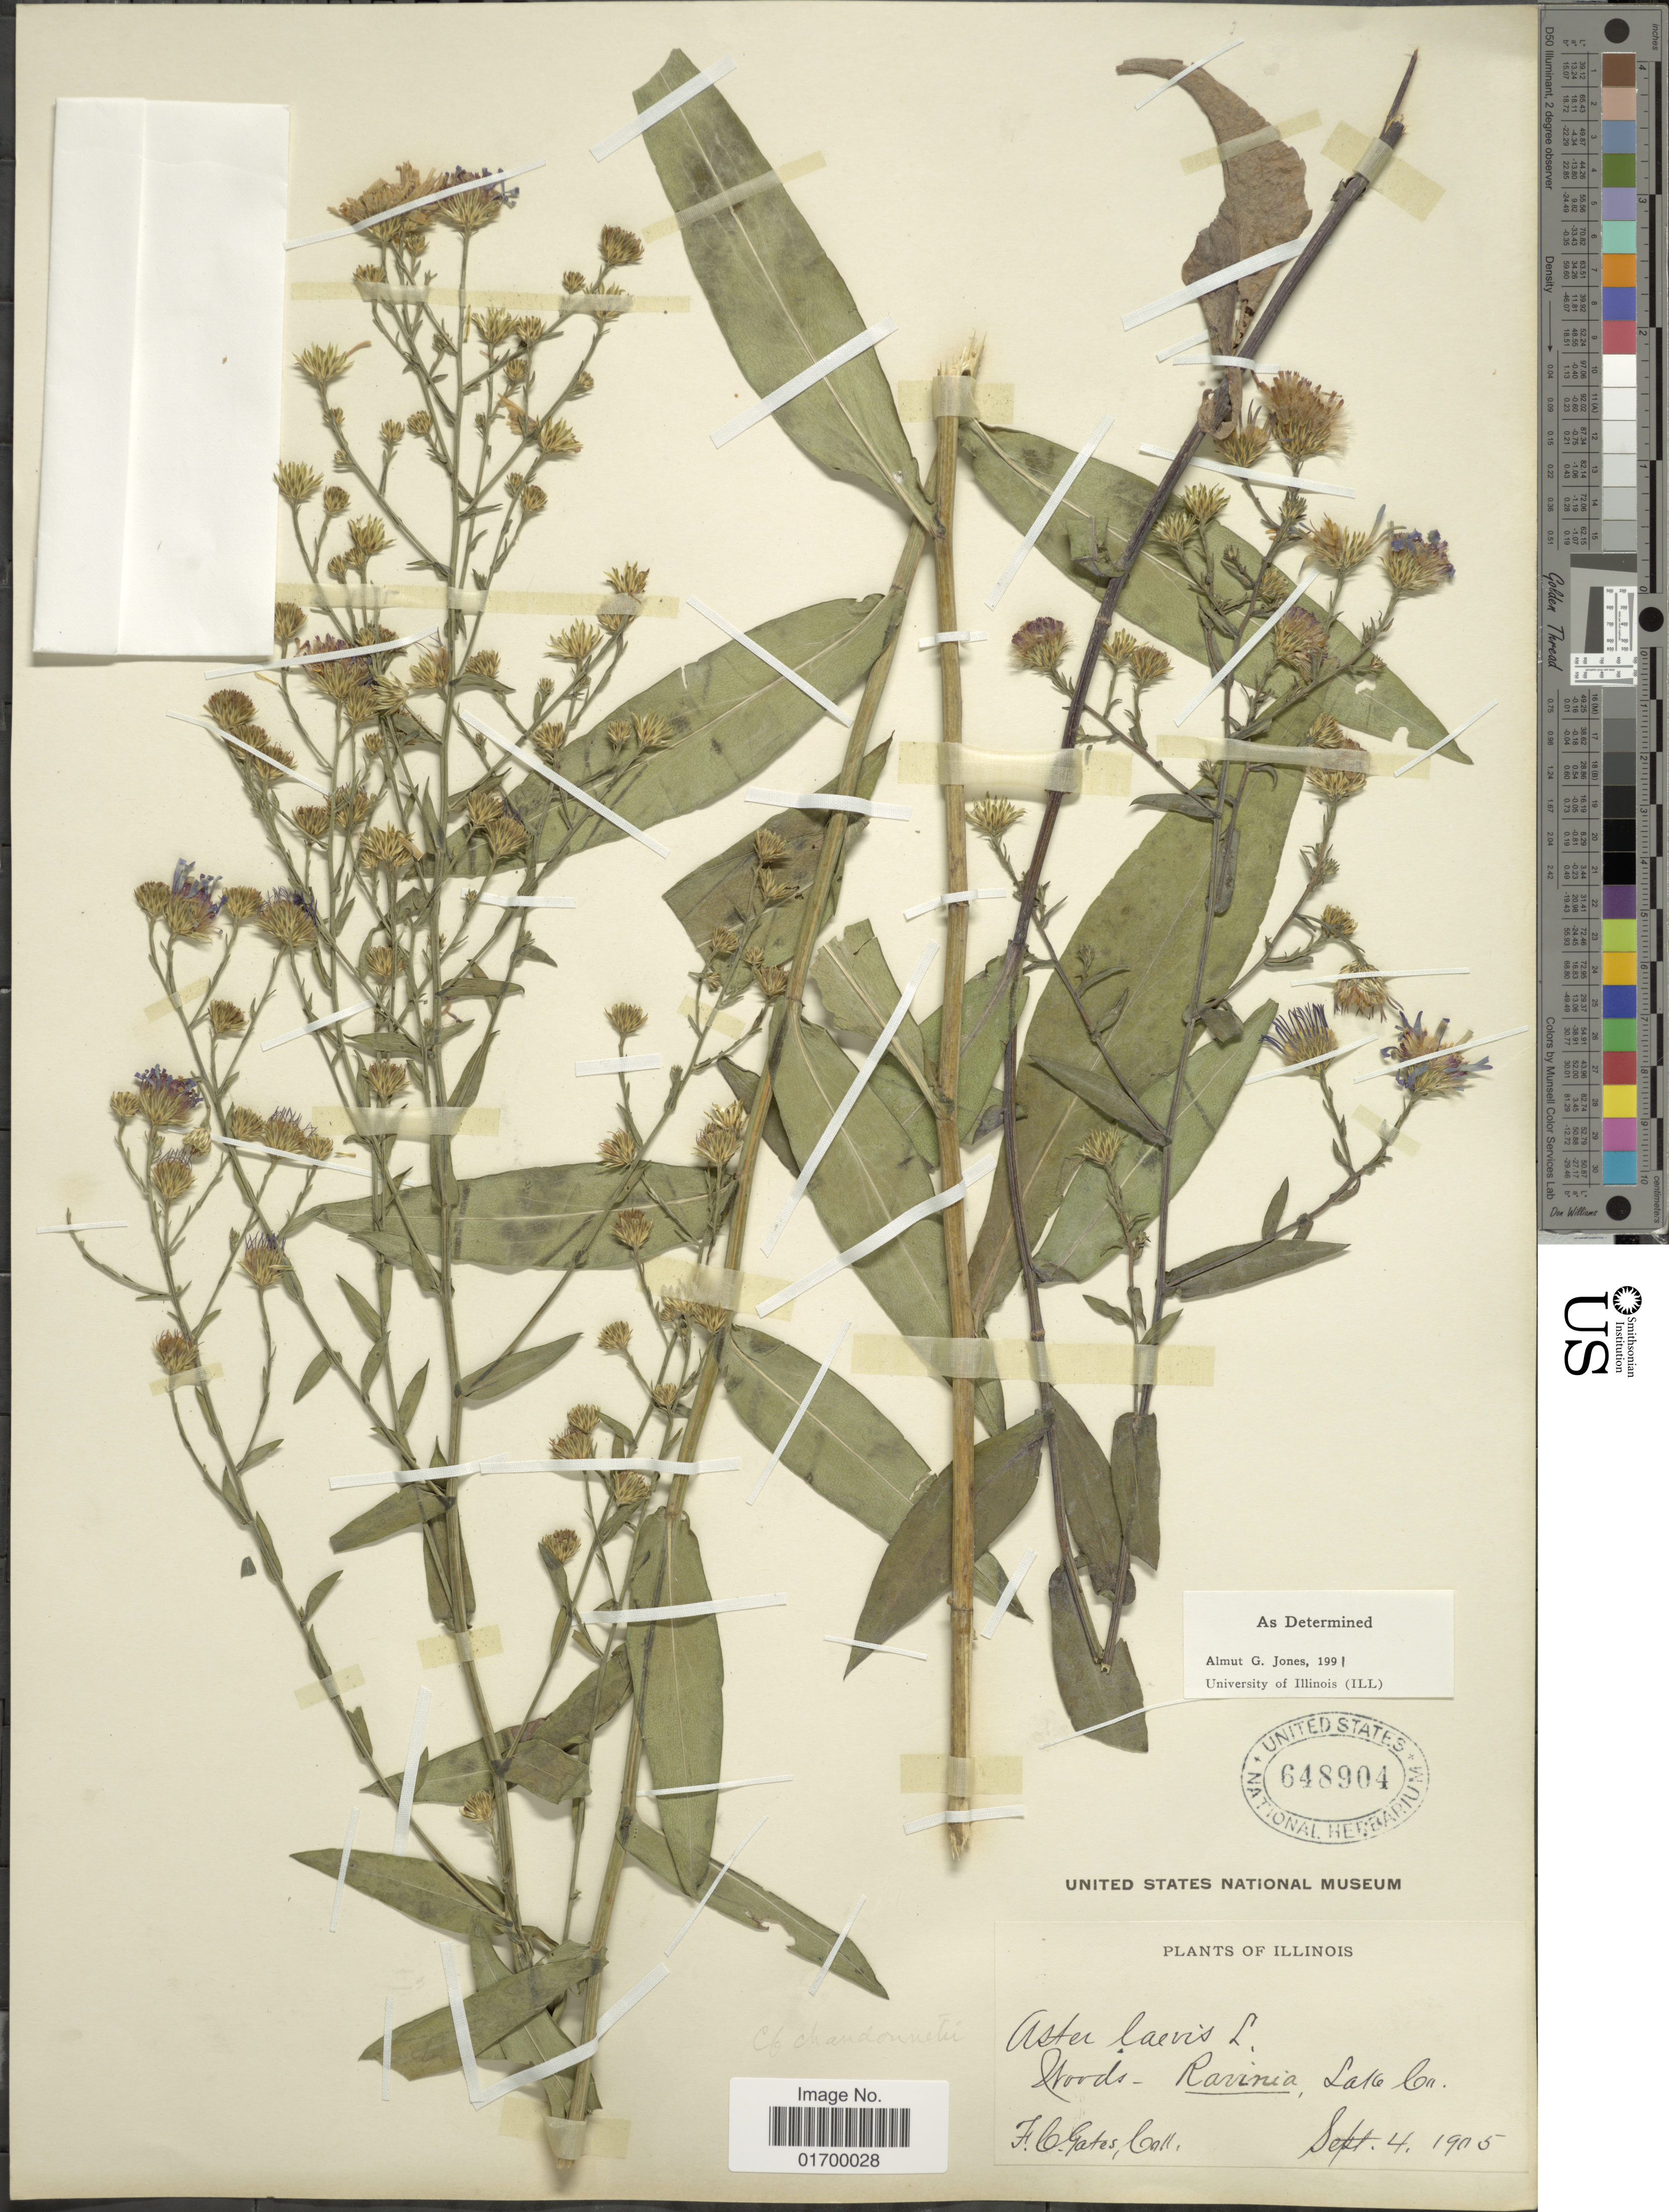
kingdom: Plantae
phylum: Tracheophyta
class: Magnoliopsida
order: Asterales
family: Asteraceae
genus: Symphyotrichum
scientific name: Symphyotrichum laeve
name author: (L.) Á. Löve & D. Löve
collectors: F. C. Gates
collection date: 1905-09-04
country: United States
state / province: Illinois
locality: Lake Co.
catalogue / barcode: US 648904